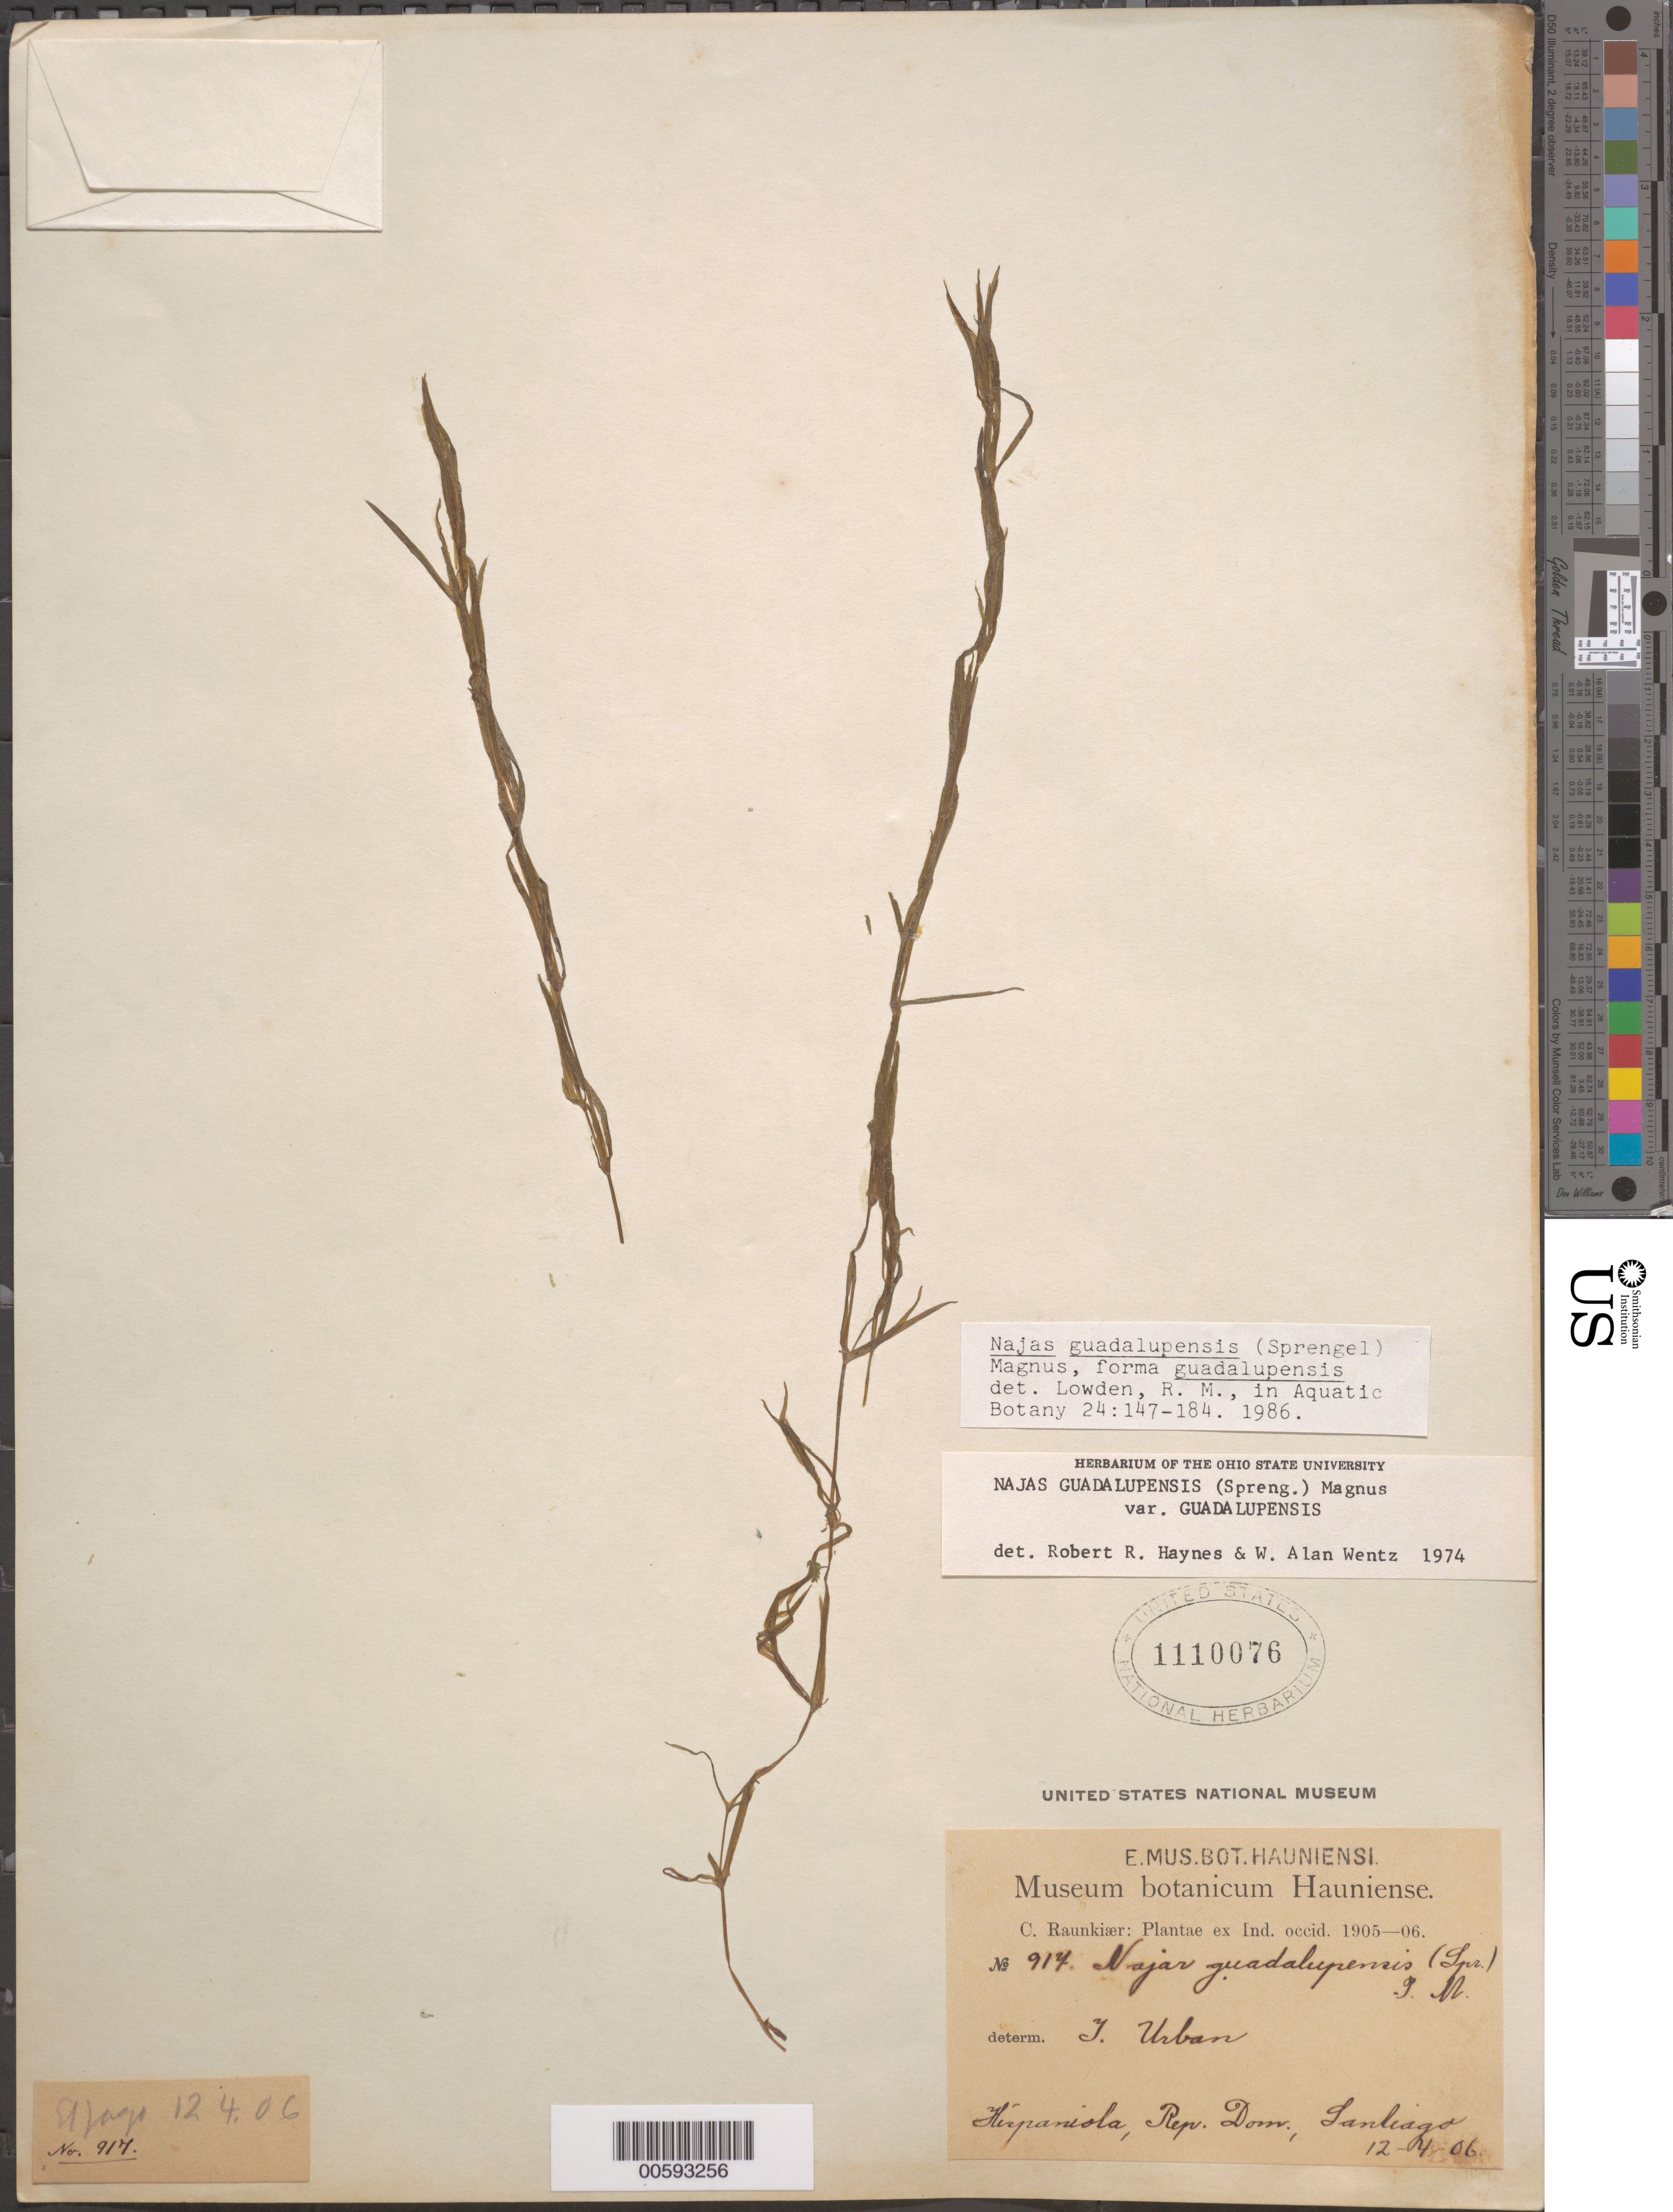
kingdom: Plantae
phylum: Tracheophyta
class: Liliopsida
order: Alismatales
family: Hydrocharitaceae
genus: Najas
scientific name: Najas guadalupensis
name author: (Spreng.) Magnus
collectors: C. Raunkier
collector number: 914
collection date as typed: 12 Apr 1906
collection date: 1906-04-12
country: Dominican Republic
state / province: Santiago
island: Hispaniola Island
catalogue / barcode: US 1110076